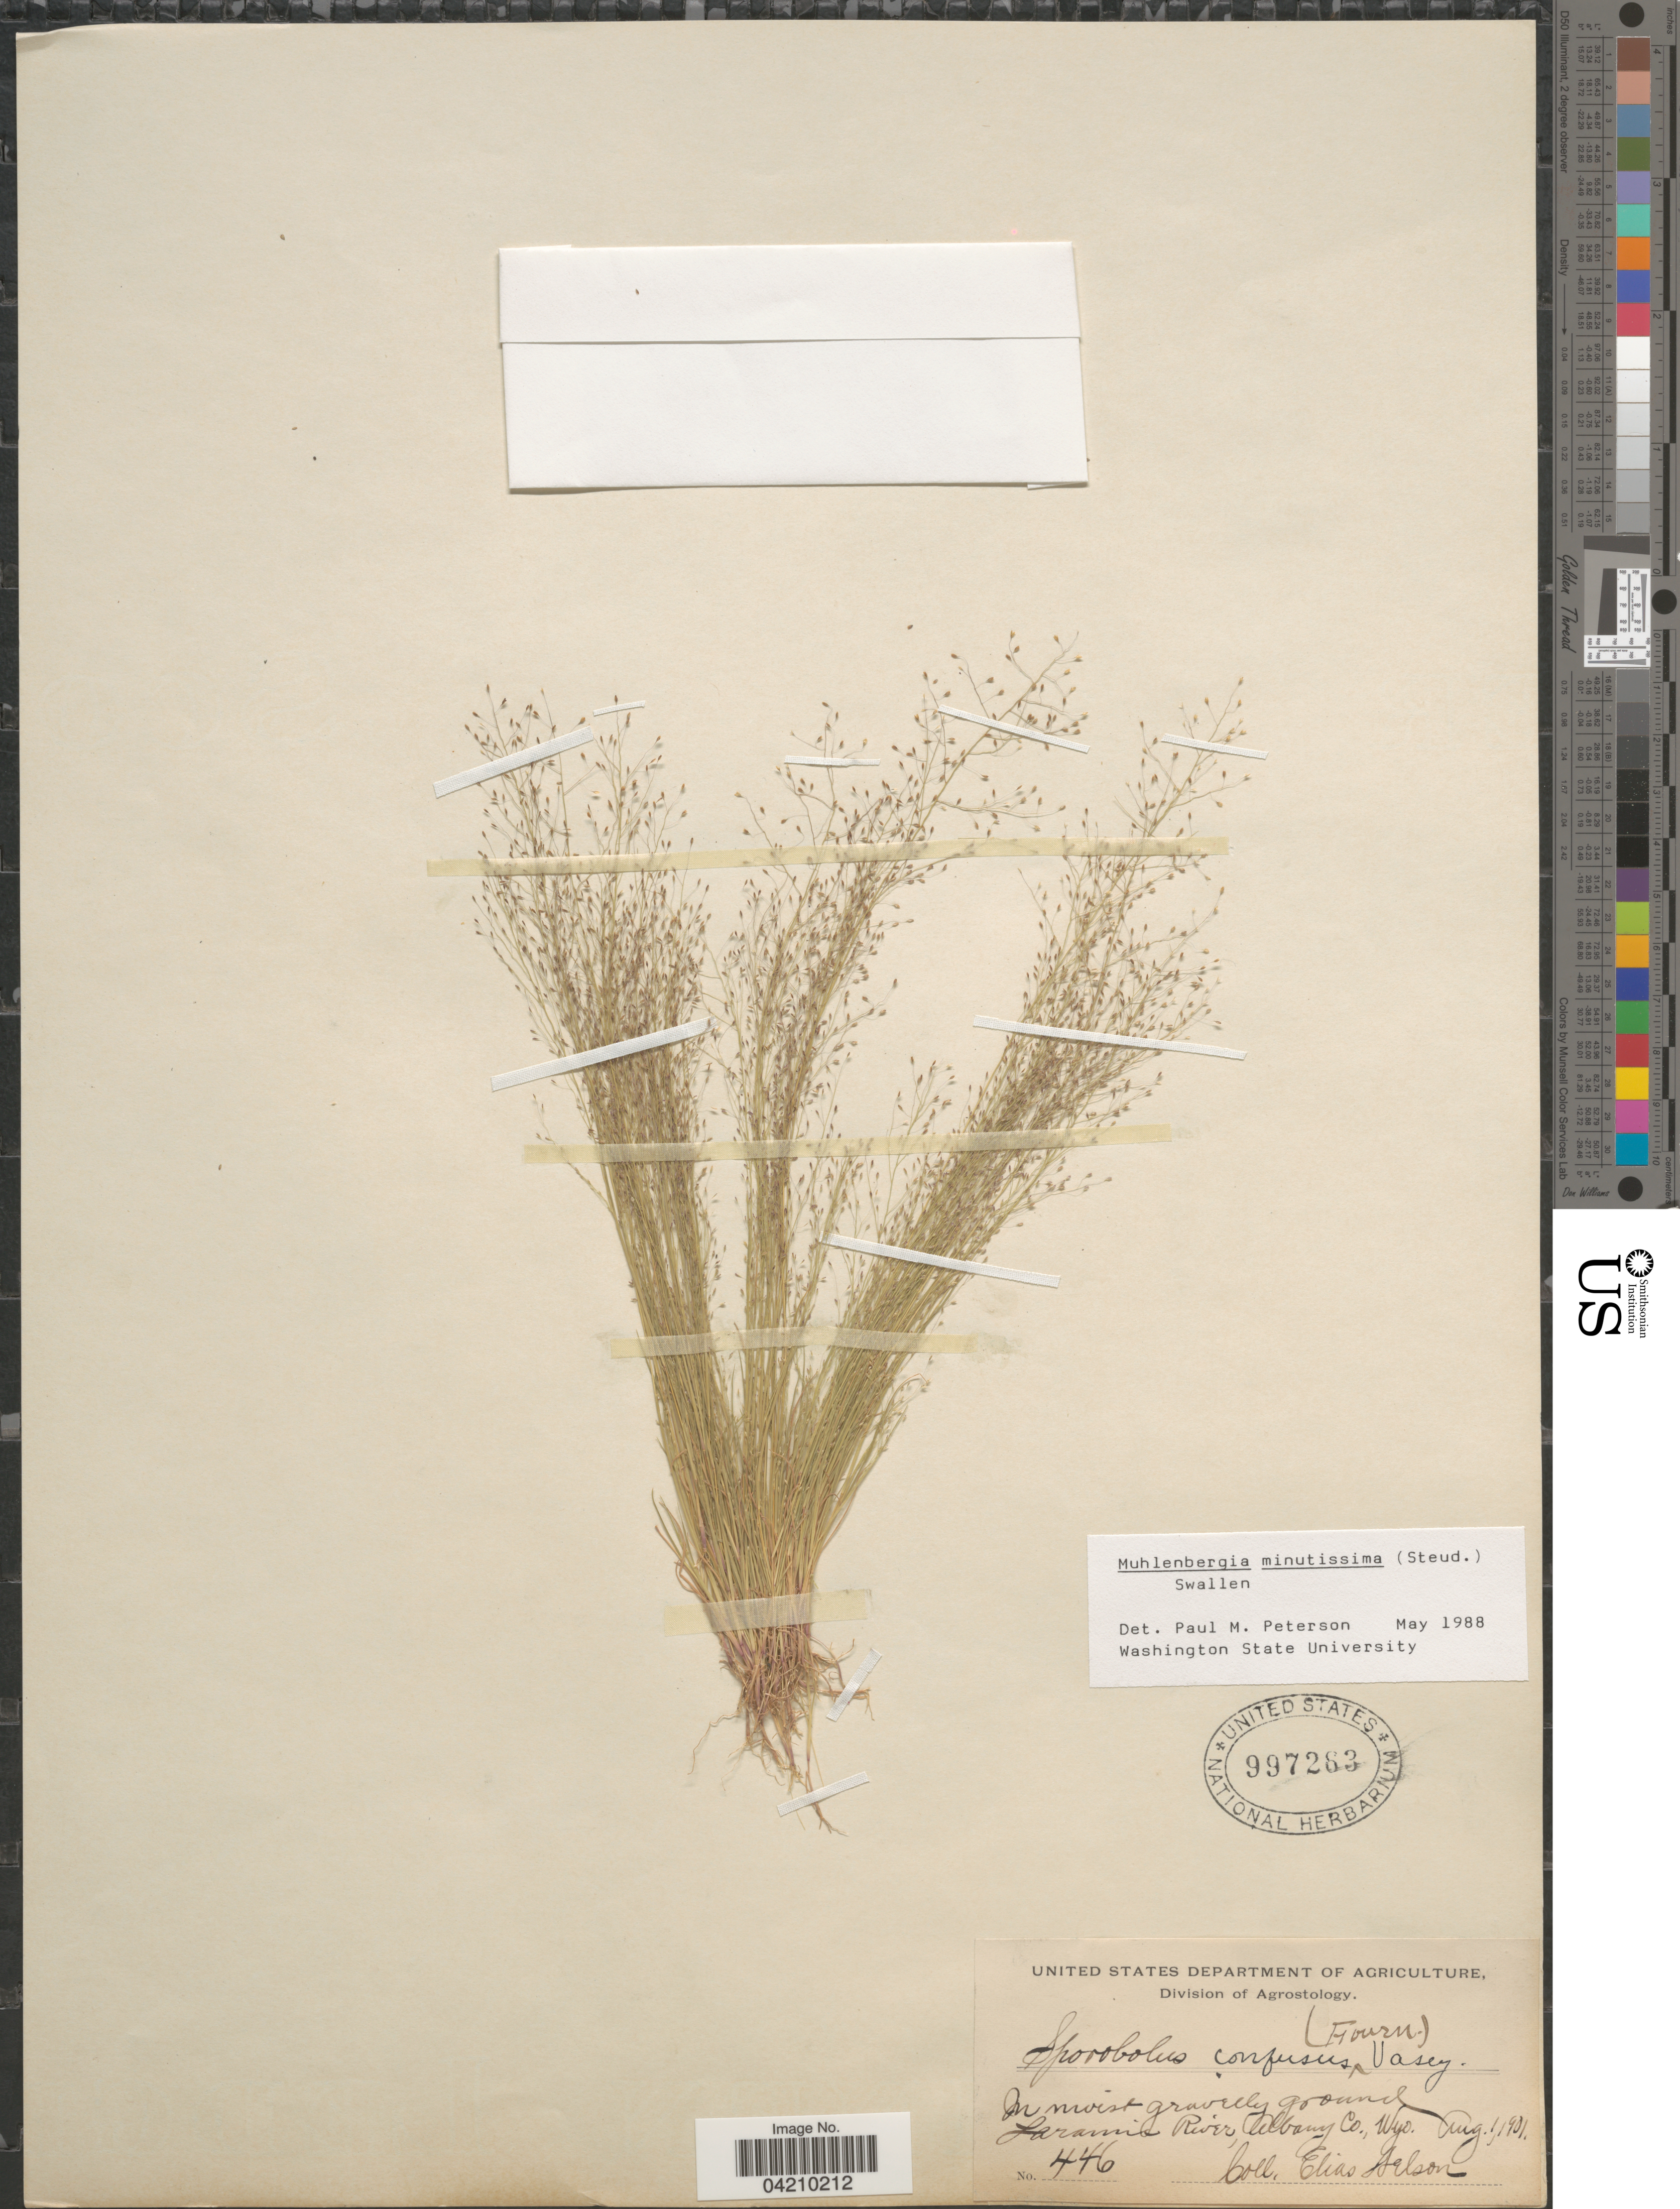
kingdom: Plantae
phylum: Tracheophyta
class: Liliopsida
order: Poales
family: Poaceae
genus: Muhlenbergia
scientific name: Muhlenbergia minutissima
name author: (Steud.) Swallen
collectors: E. Nelson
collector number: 446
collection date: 1901-08-01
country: United States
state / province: Wyoming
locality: Laramie River, Albany Co.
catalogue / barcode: US 997263